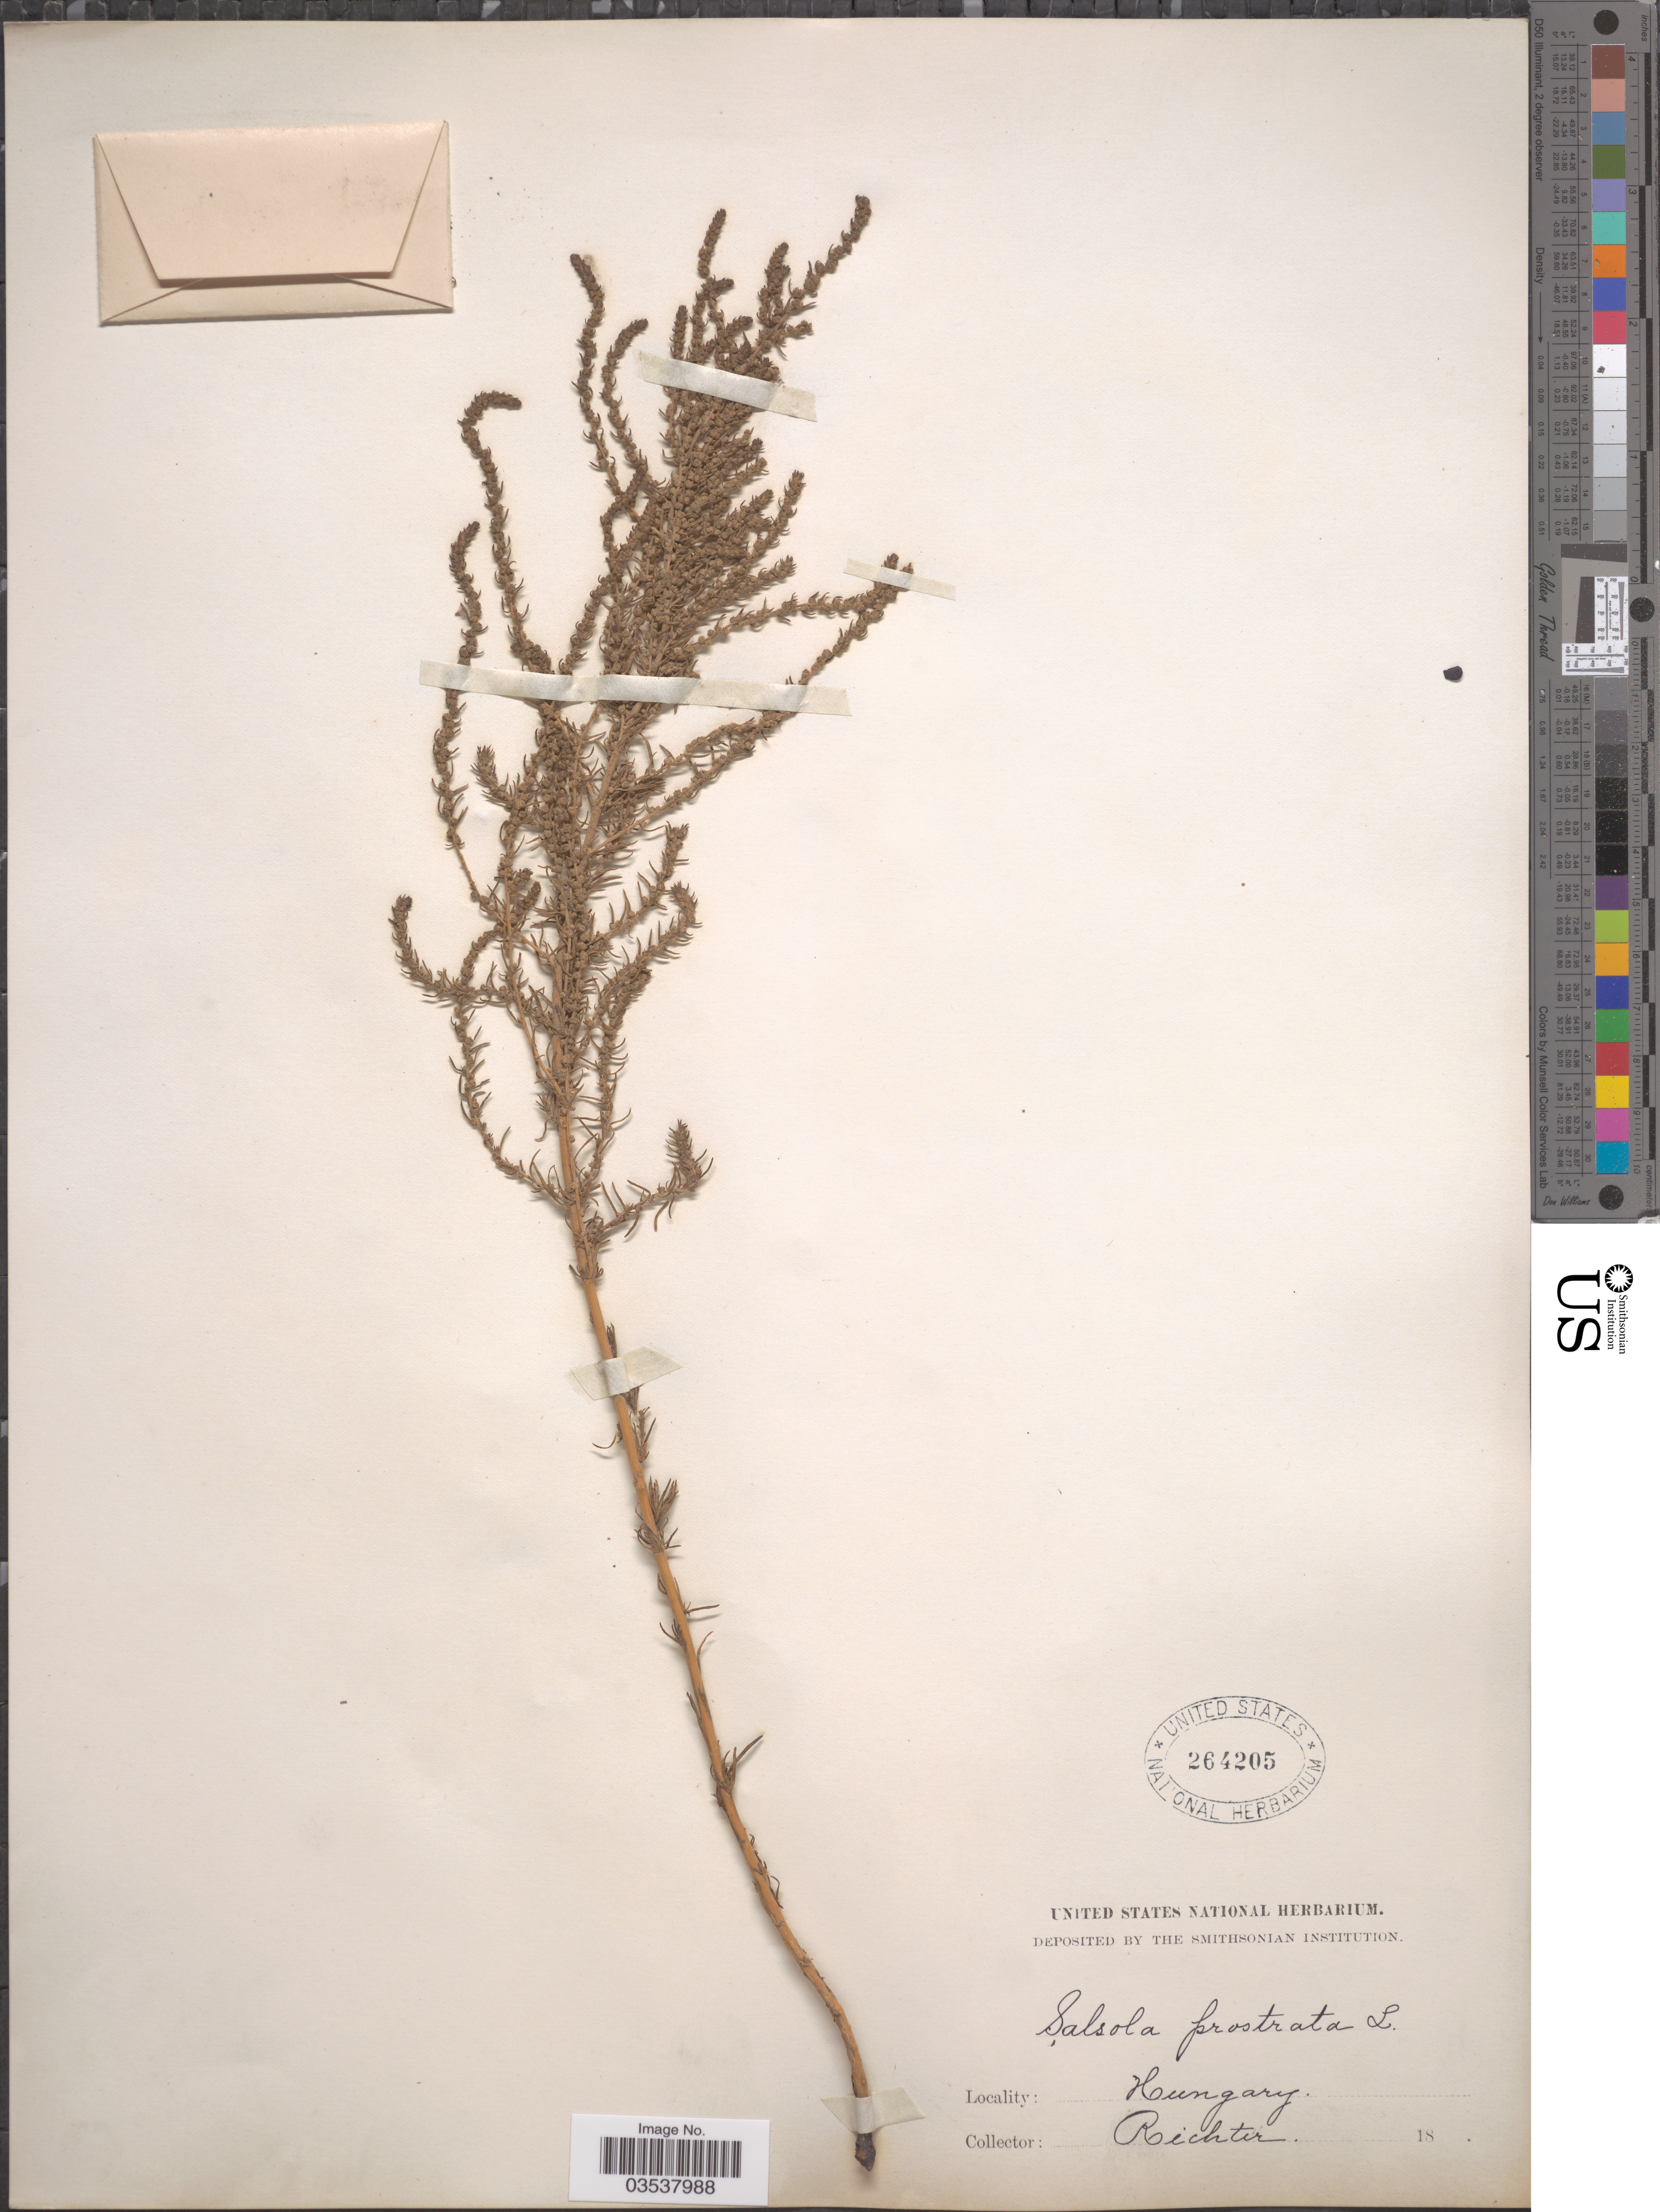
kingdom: Plantae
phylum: Tracheophyta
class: Magnoliopsida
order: Caryophyllales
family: Amaranthaceae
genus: Bassia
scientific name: Bassia prostrata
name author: (L.) Beck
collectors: -- Richter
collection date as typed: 18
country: Hungary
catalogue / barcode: US 264205